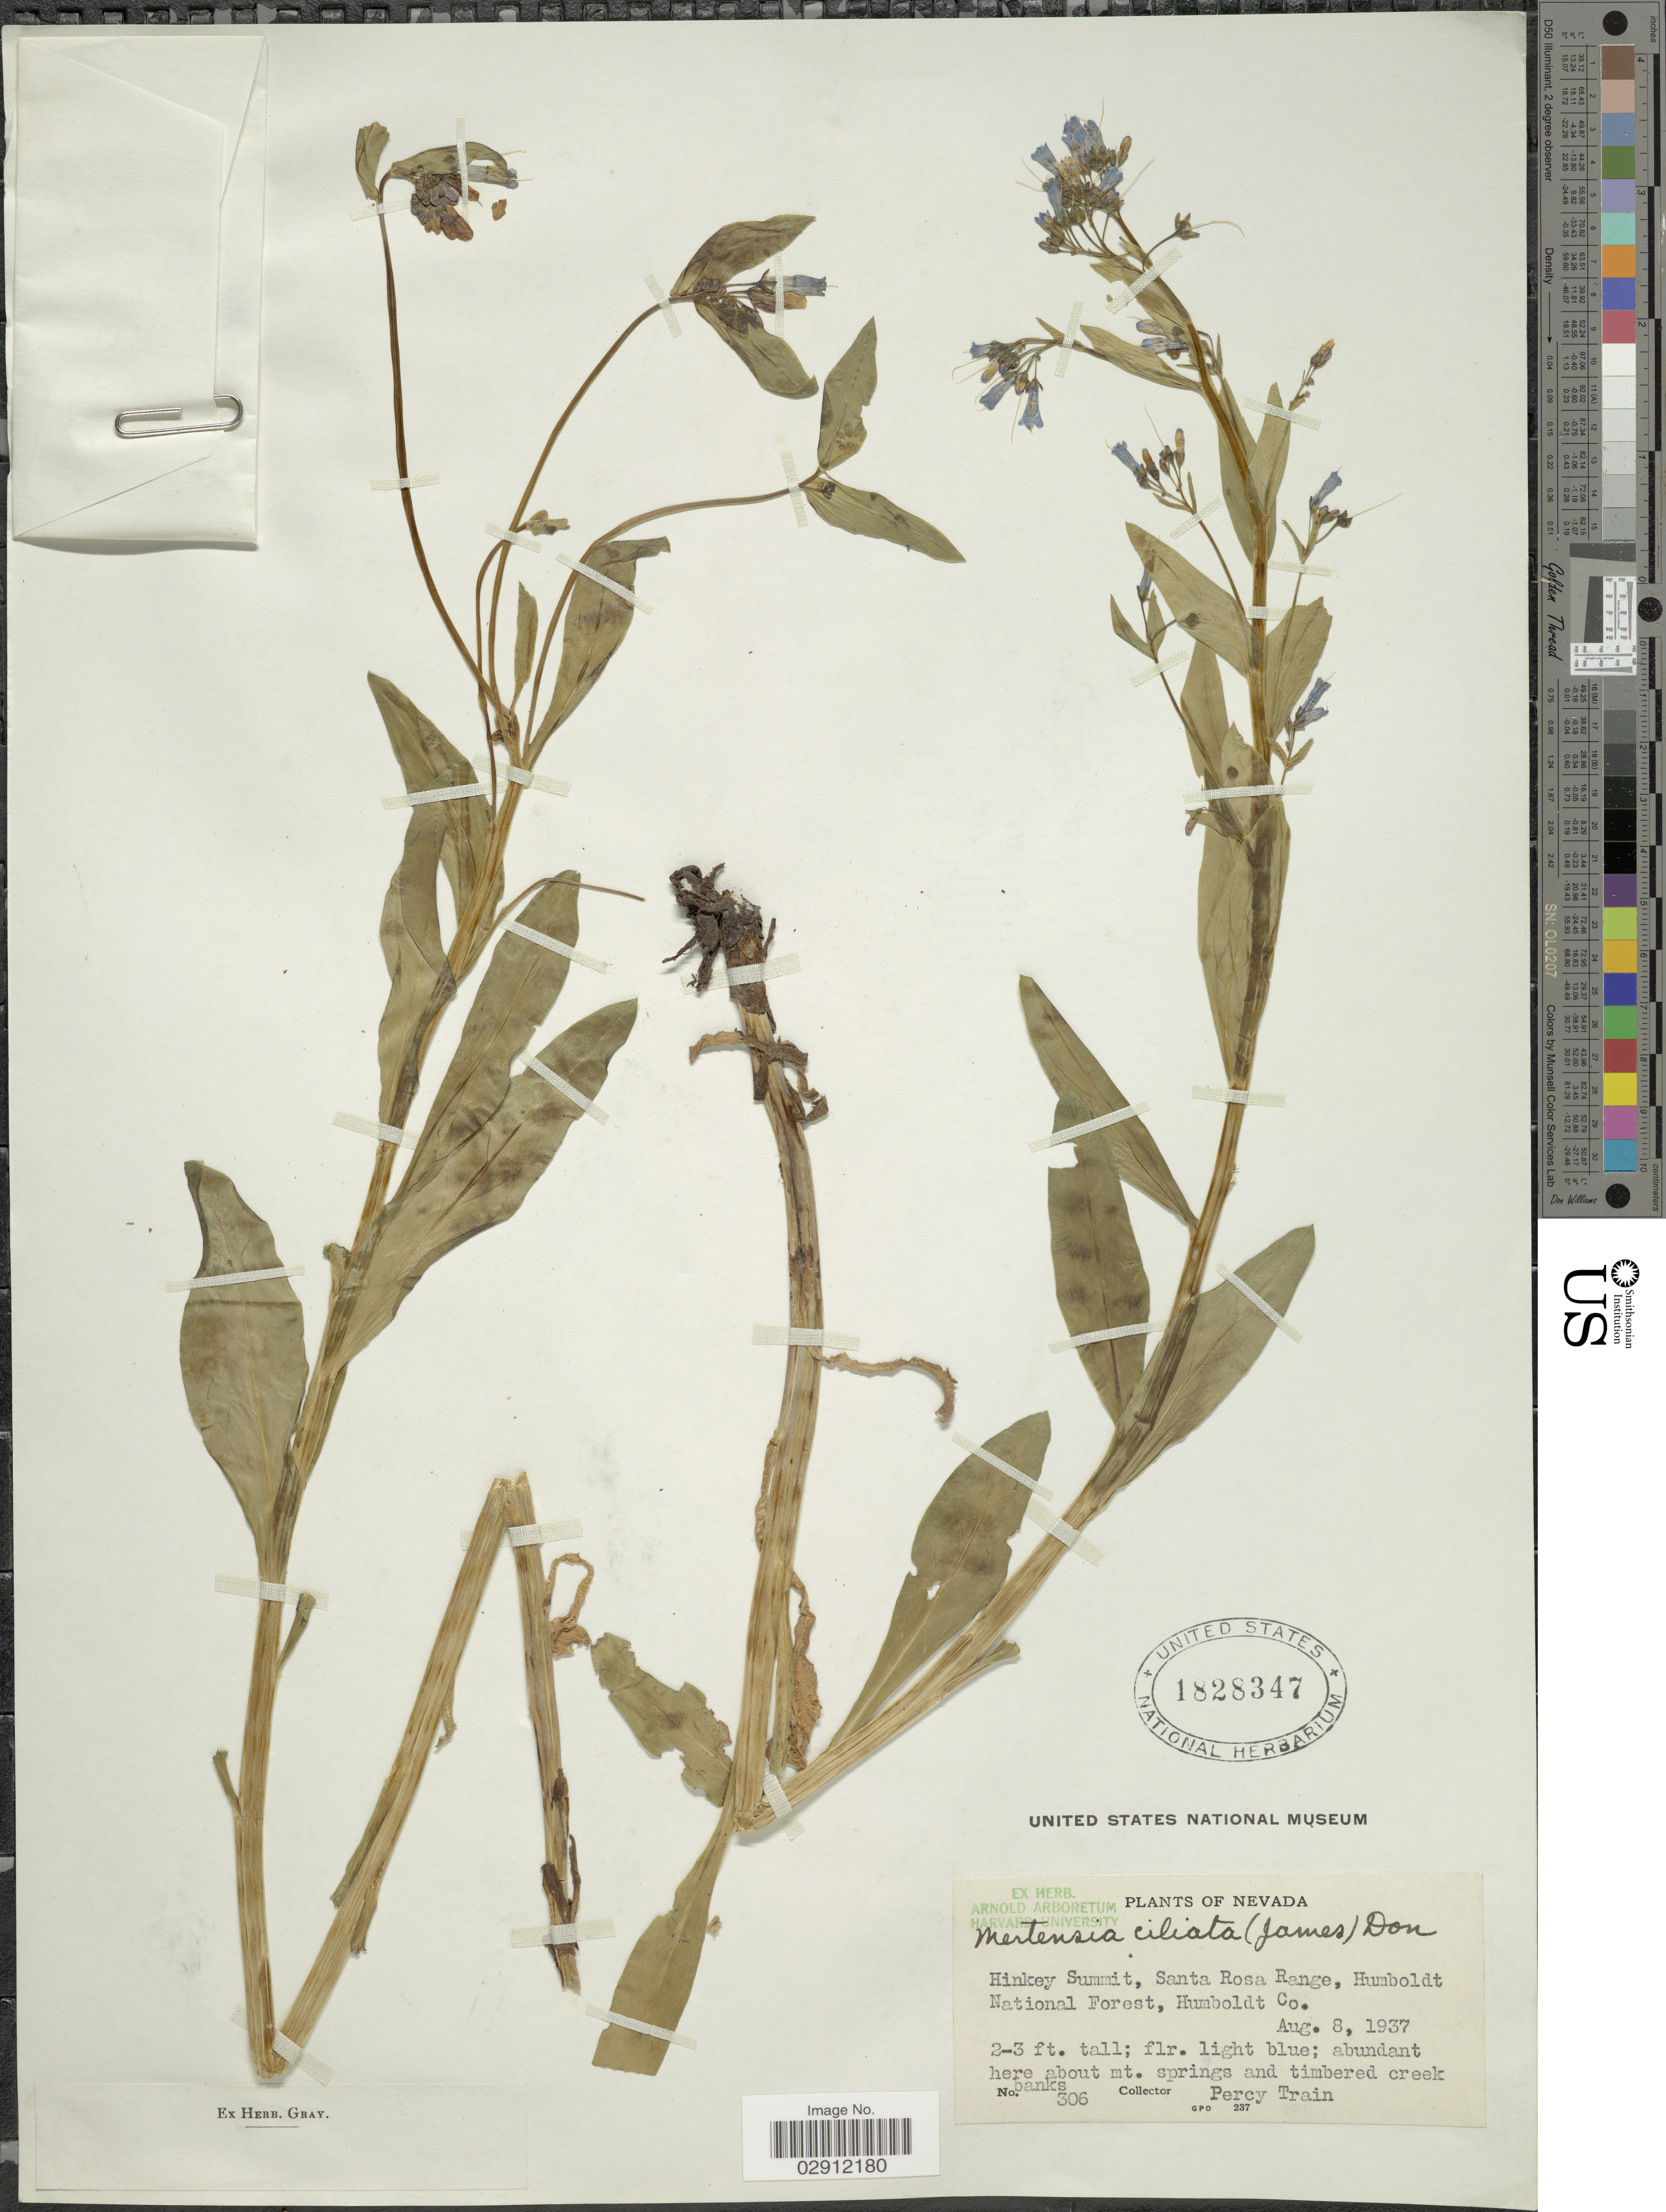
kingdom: Plantae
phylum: Tracheophyta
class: Magnoliopsida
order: Boraginales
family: Boraginaceae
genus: Mertensia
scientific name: Mertensia ciliata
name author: (James) G. Don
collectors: P. Train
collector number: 306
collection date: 1937-08-08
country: United States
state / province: Nevada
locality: Hinkey Summit, Santa Rosa Range, Humboldt National Forest, Humboldt Co.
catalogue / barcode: US 1828347